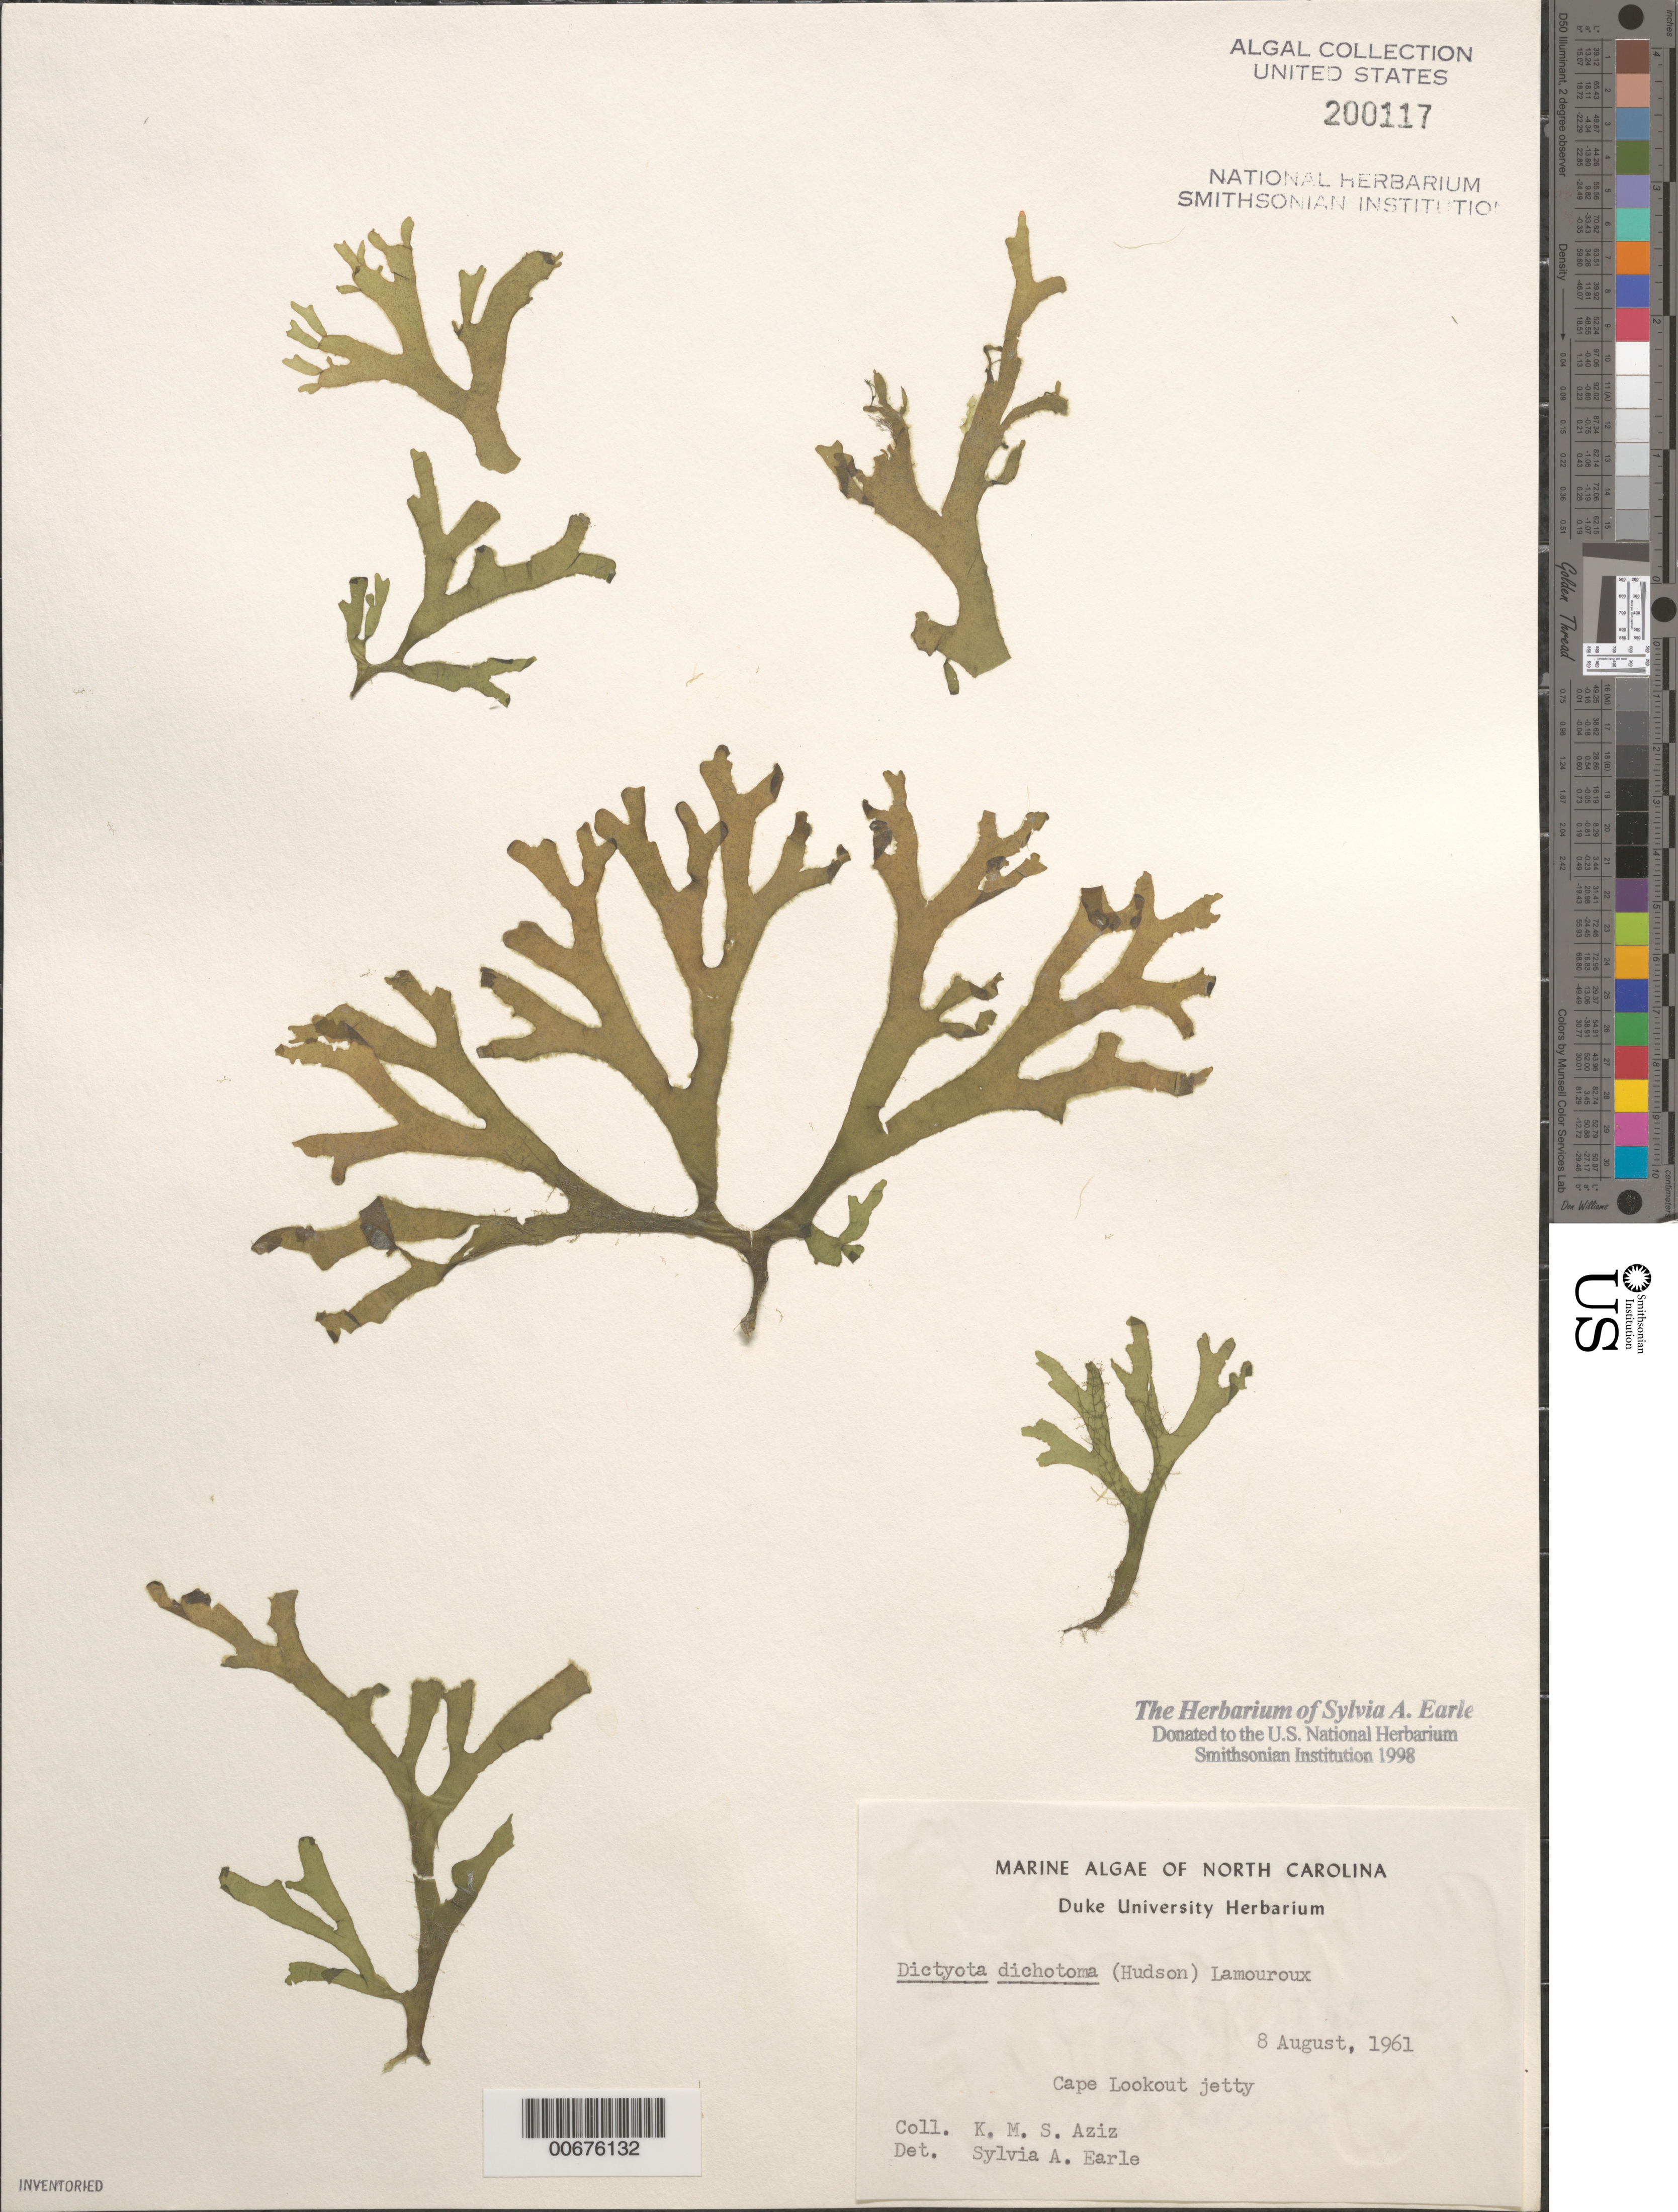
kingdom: Chromista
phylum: Ochrophyta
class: Phaeophyceae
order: Dictyotales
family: Dictyotaceae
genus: Dictyota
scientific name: Dictyota dichotoma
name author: (Huds.) J.V.Lamouroux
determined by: Earle, S. A.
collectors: K. M. Aziz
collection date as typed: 08 Aug 1961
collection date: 1961-08-08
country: United States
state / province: North Carolina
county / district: Carteret County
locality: Cape Lookout jetty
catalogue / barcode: US 200117